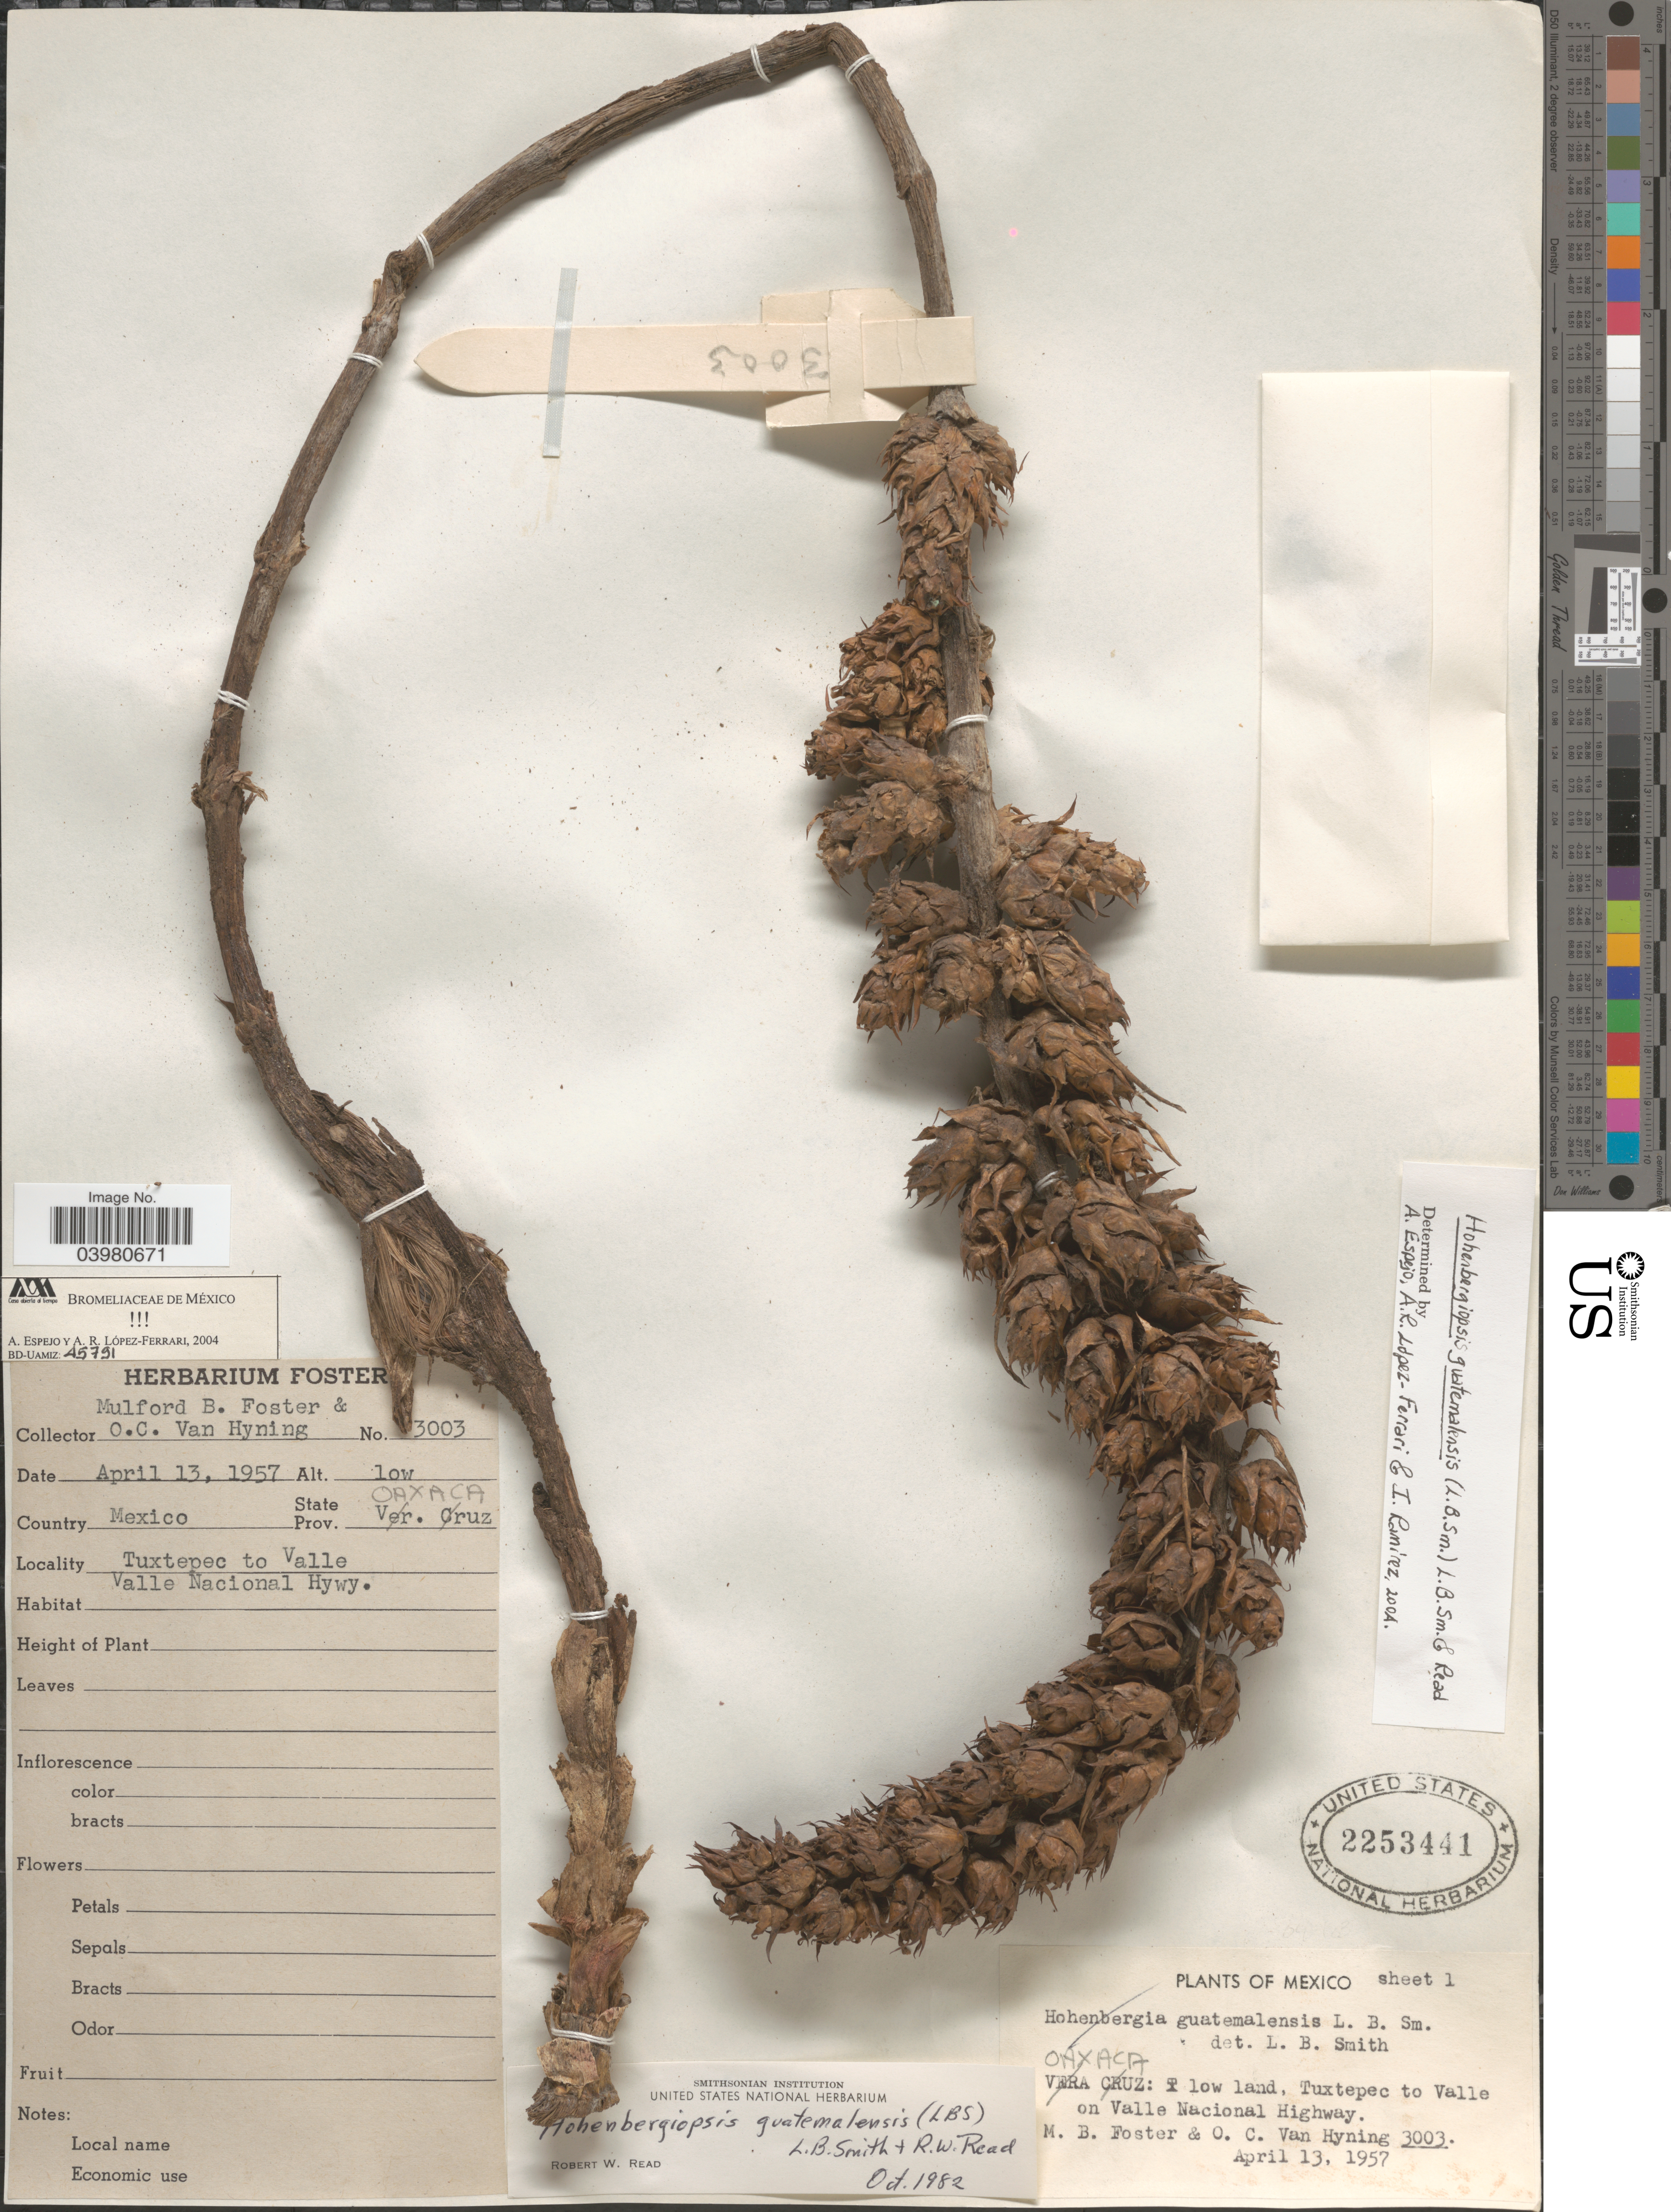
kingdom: Plantae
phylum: Tracheophyta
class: Liliopsida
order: Poales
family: Bromeliaceae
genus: Hohenbergiopsis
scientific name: Hohenbergiopsis guatemalensis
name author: (L.B. Sm.) L.B. Sm. & Read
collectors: M. B. Foster & O. Van Hyning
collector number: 3003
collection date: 1957-04-13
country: Mexico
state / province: Oaxaca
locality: Tuxtepec to Valle on valle Nacional Highway.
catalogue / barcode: US 2253441